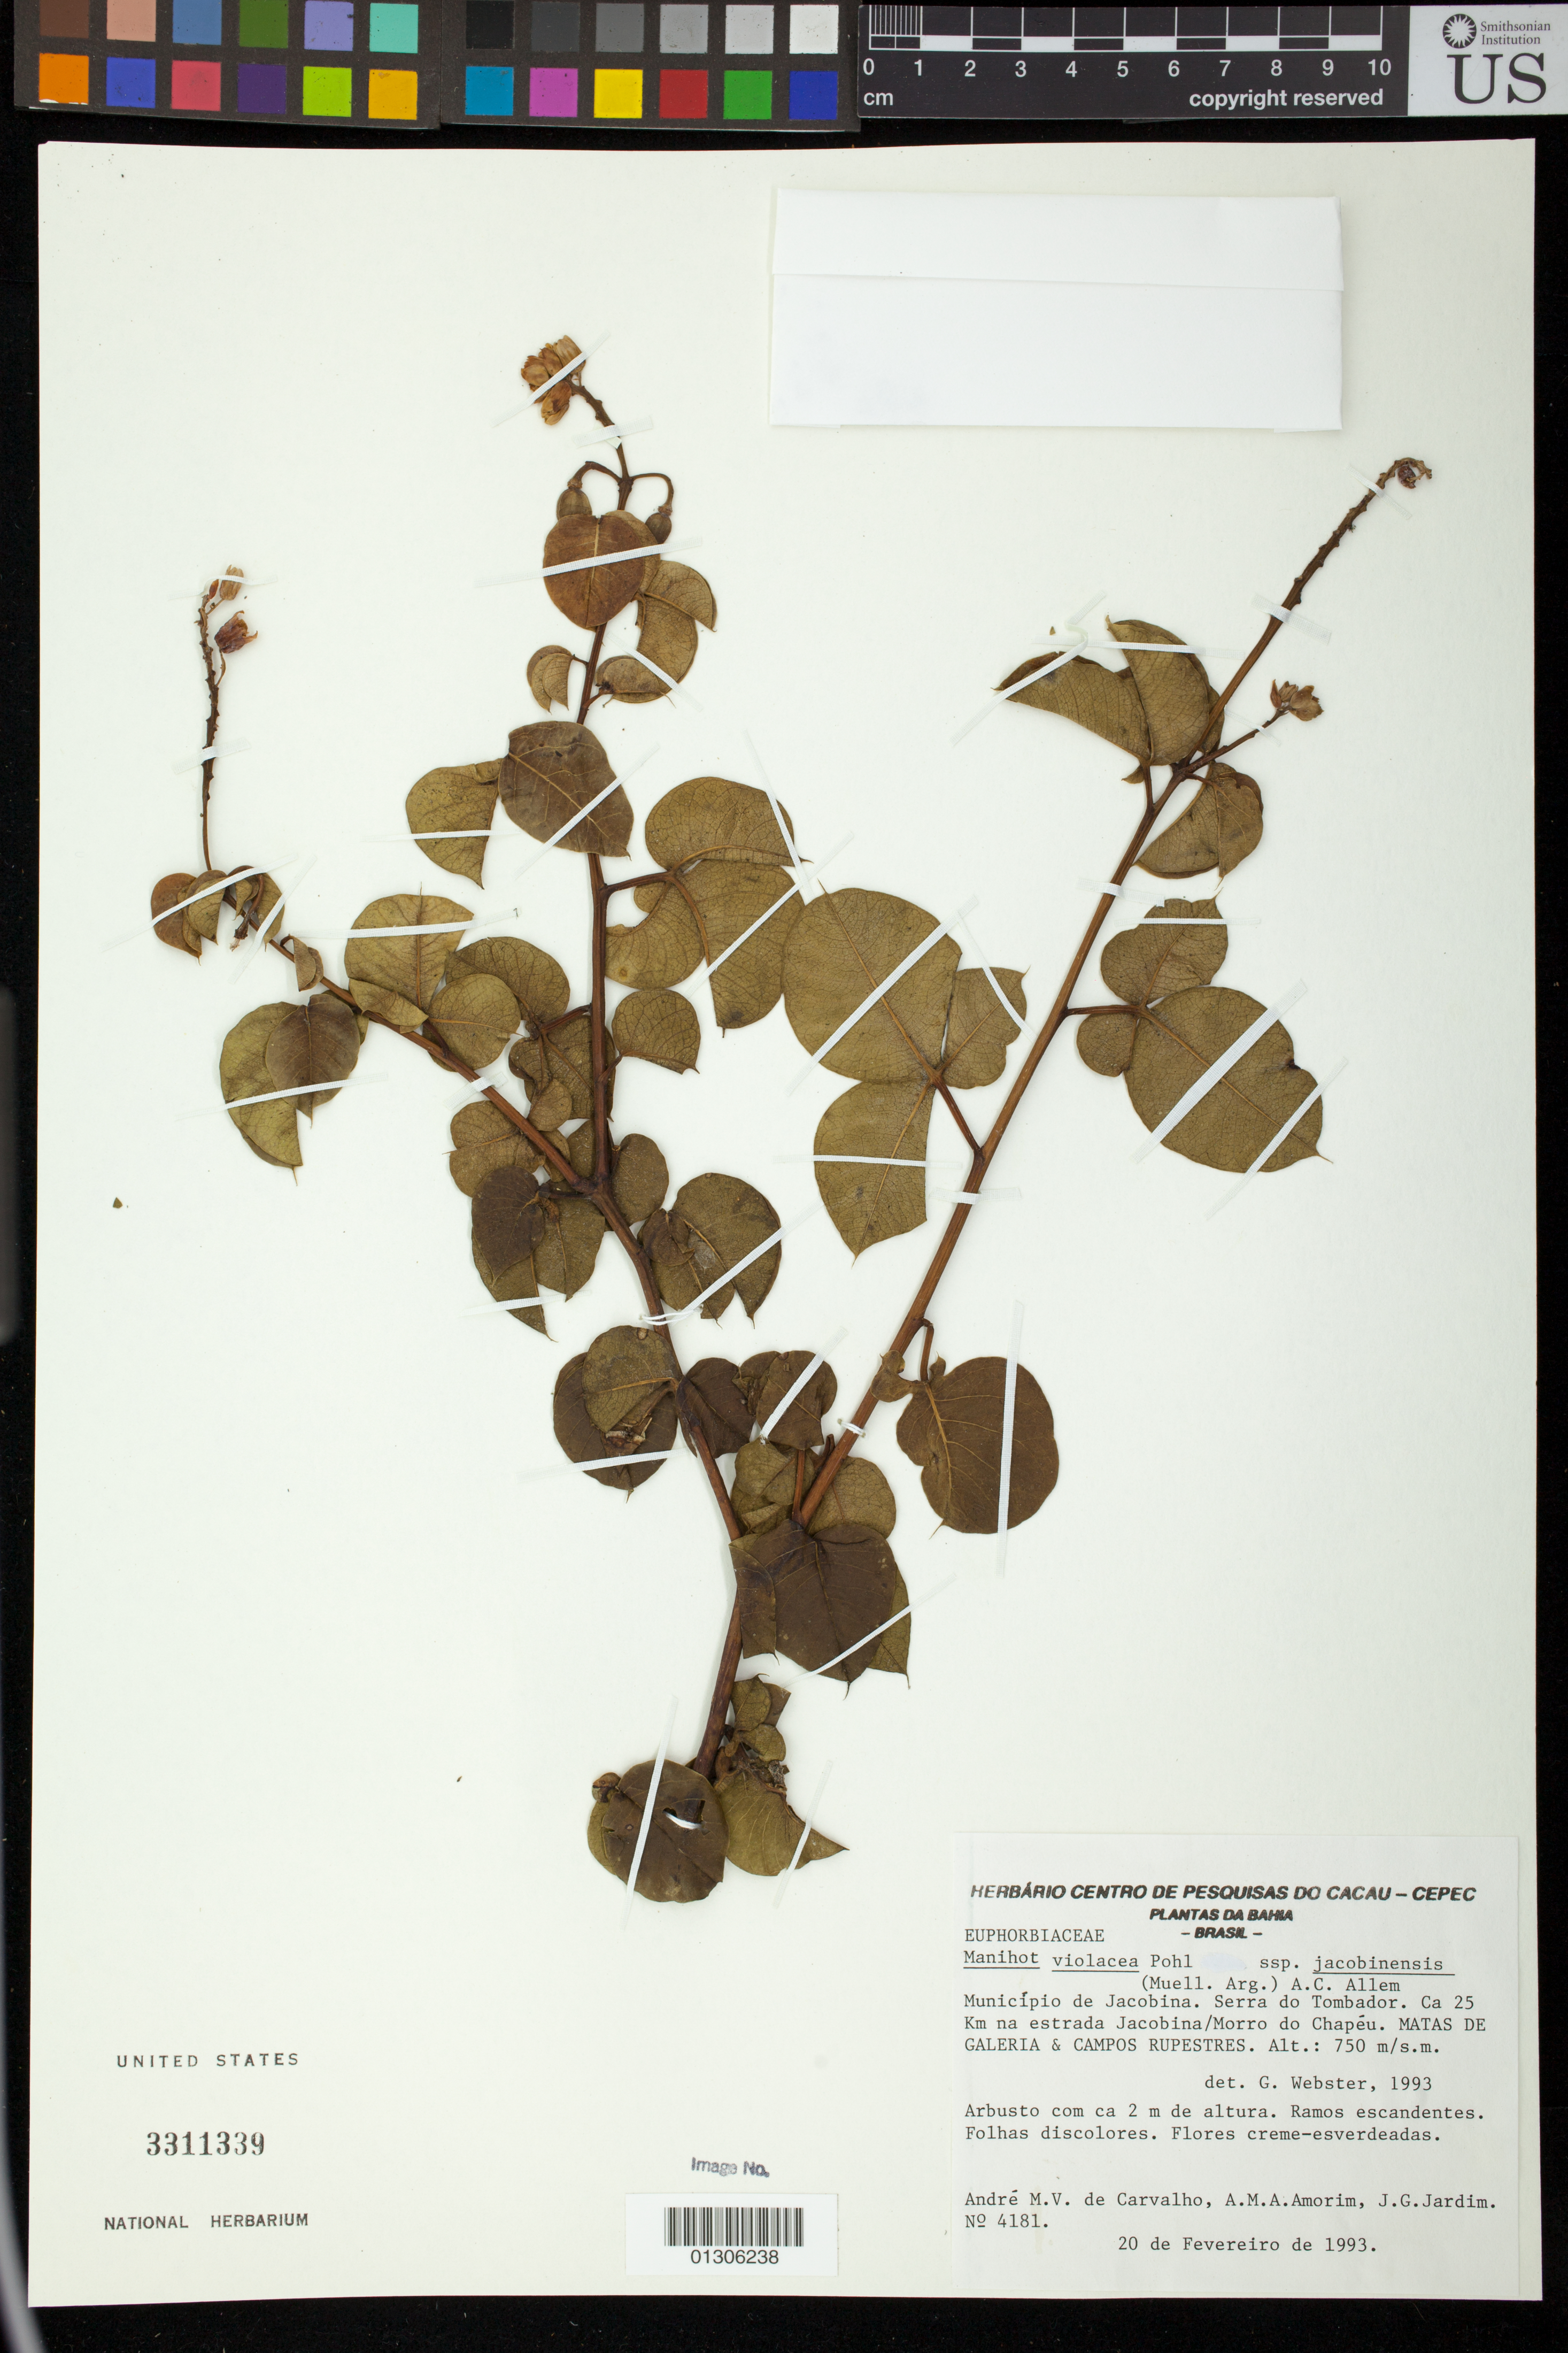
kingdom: Plantae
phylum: Tracheophyta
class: Magnoliopsida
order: Malpighiales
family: Euphorbiaceae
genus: Manihot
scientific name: Manihot jacobinensis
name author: Müll. Arg.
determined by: Mendoza, M.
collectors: A. M. Carvalho, A. M. Amorim & J. Jardim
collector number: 4181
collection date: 1993-02-20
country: Brazil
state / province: Bahia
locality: Municipio de Jacobina. Serra do Tombador. Ca 25 Km na estrada Jacobina/Morro do Chapeu. MATAS DE GALERIA & CAMPOS RUPESTRES.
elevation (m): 750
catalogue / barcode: US 3311339